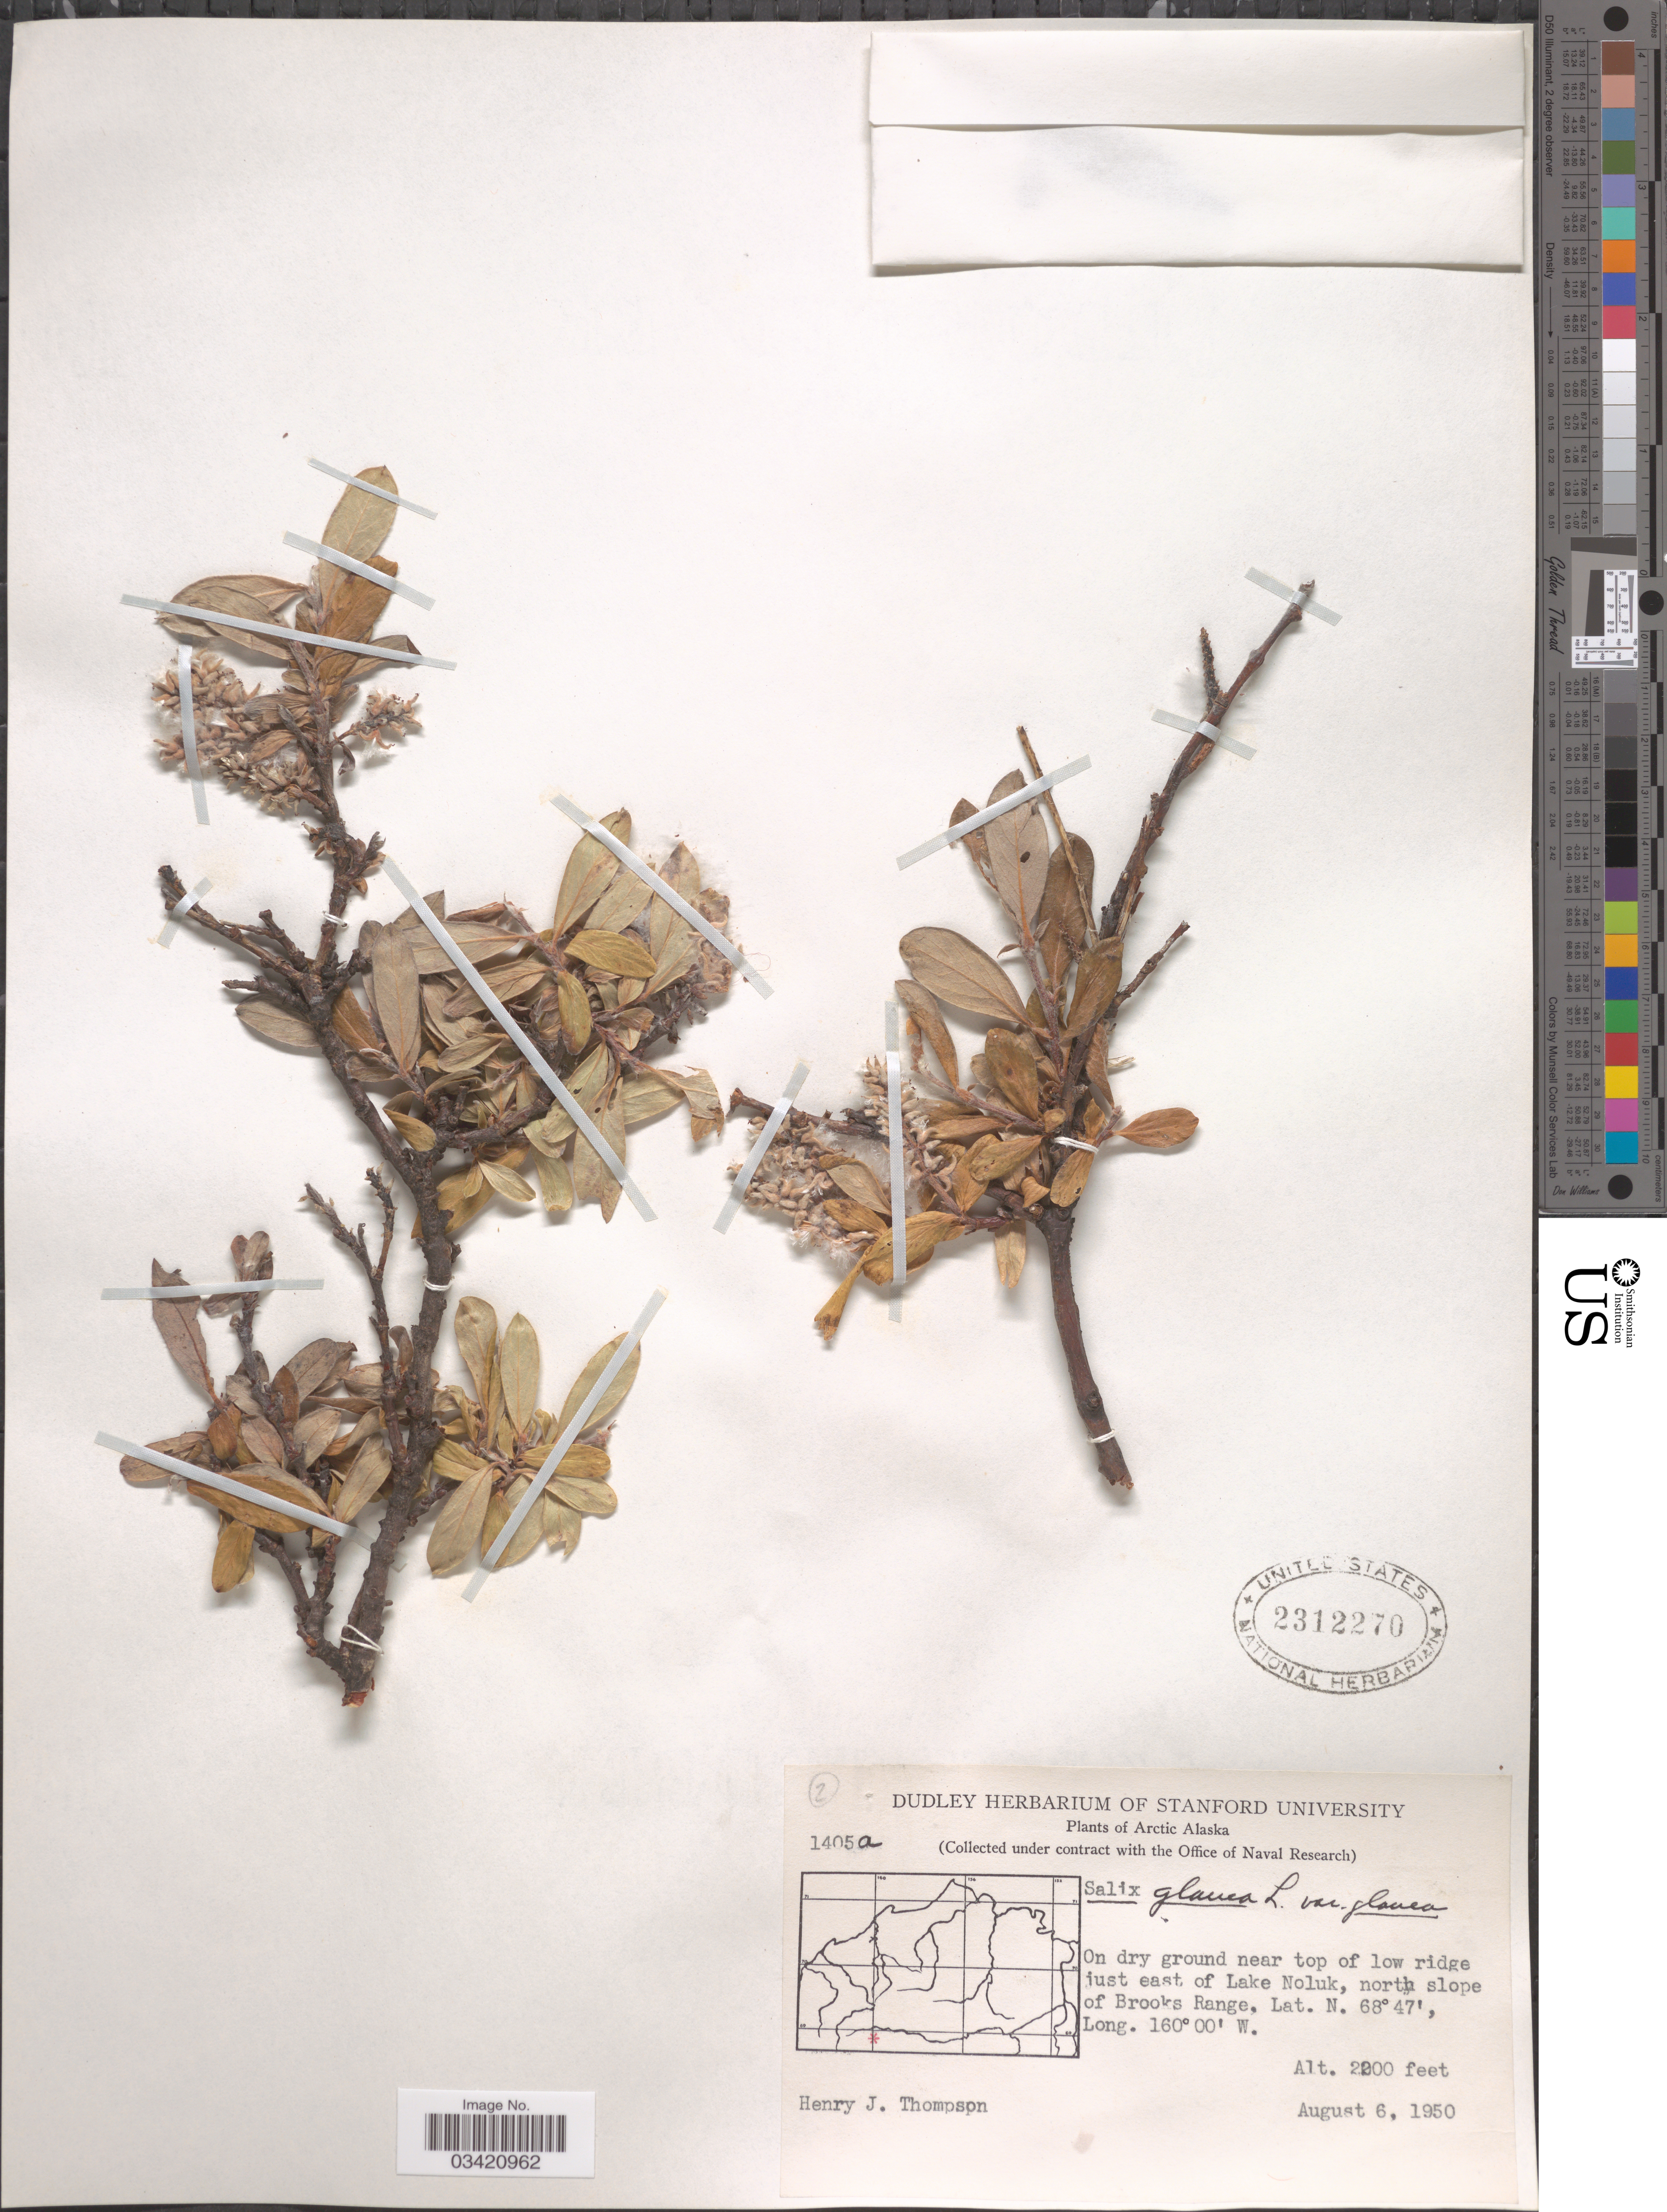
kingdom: Plantae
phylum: Tracheophyta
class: Magnoliopsida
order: Malpighiales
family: Salicaceae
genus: Salix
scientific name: Salix glauca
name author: L.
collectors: H. J. Thompson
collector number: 1405a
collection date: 1950-08-06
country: United States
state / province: Alaska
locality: Arctic Alaska. On dry ground near top of low ridge just east of Lake Noluk, north slope of Brooks Range.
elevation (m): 671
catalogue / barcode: US 2312270